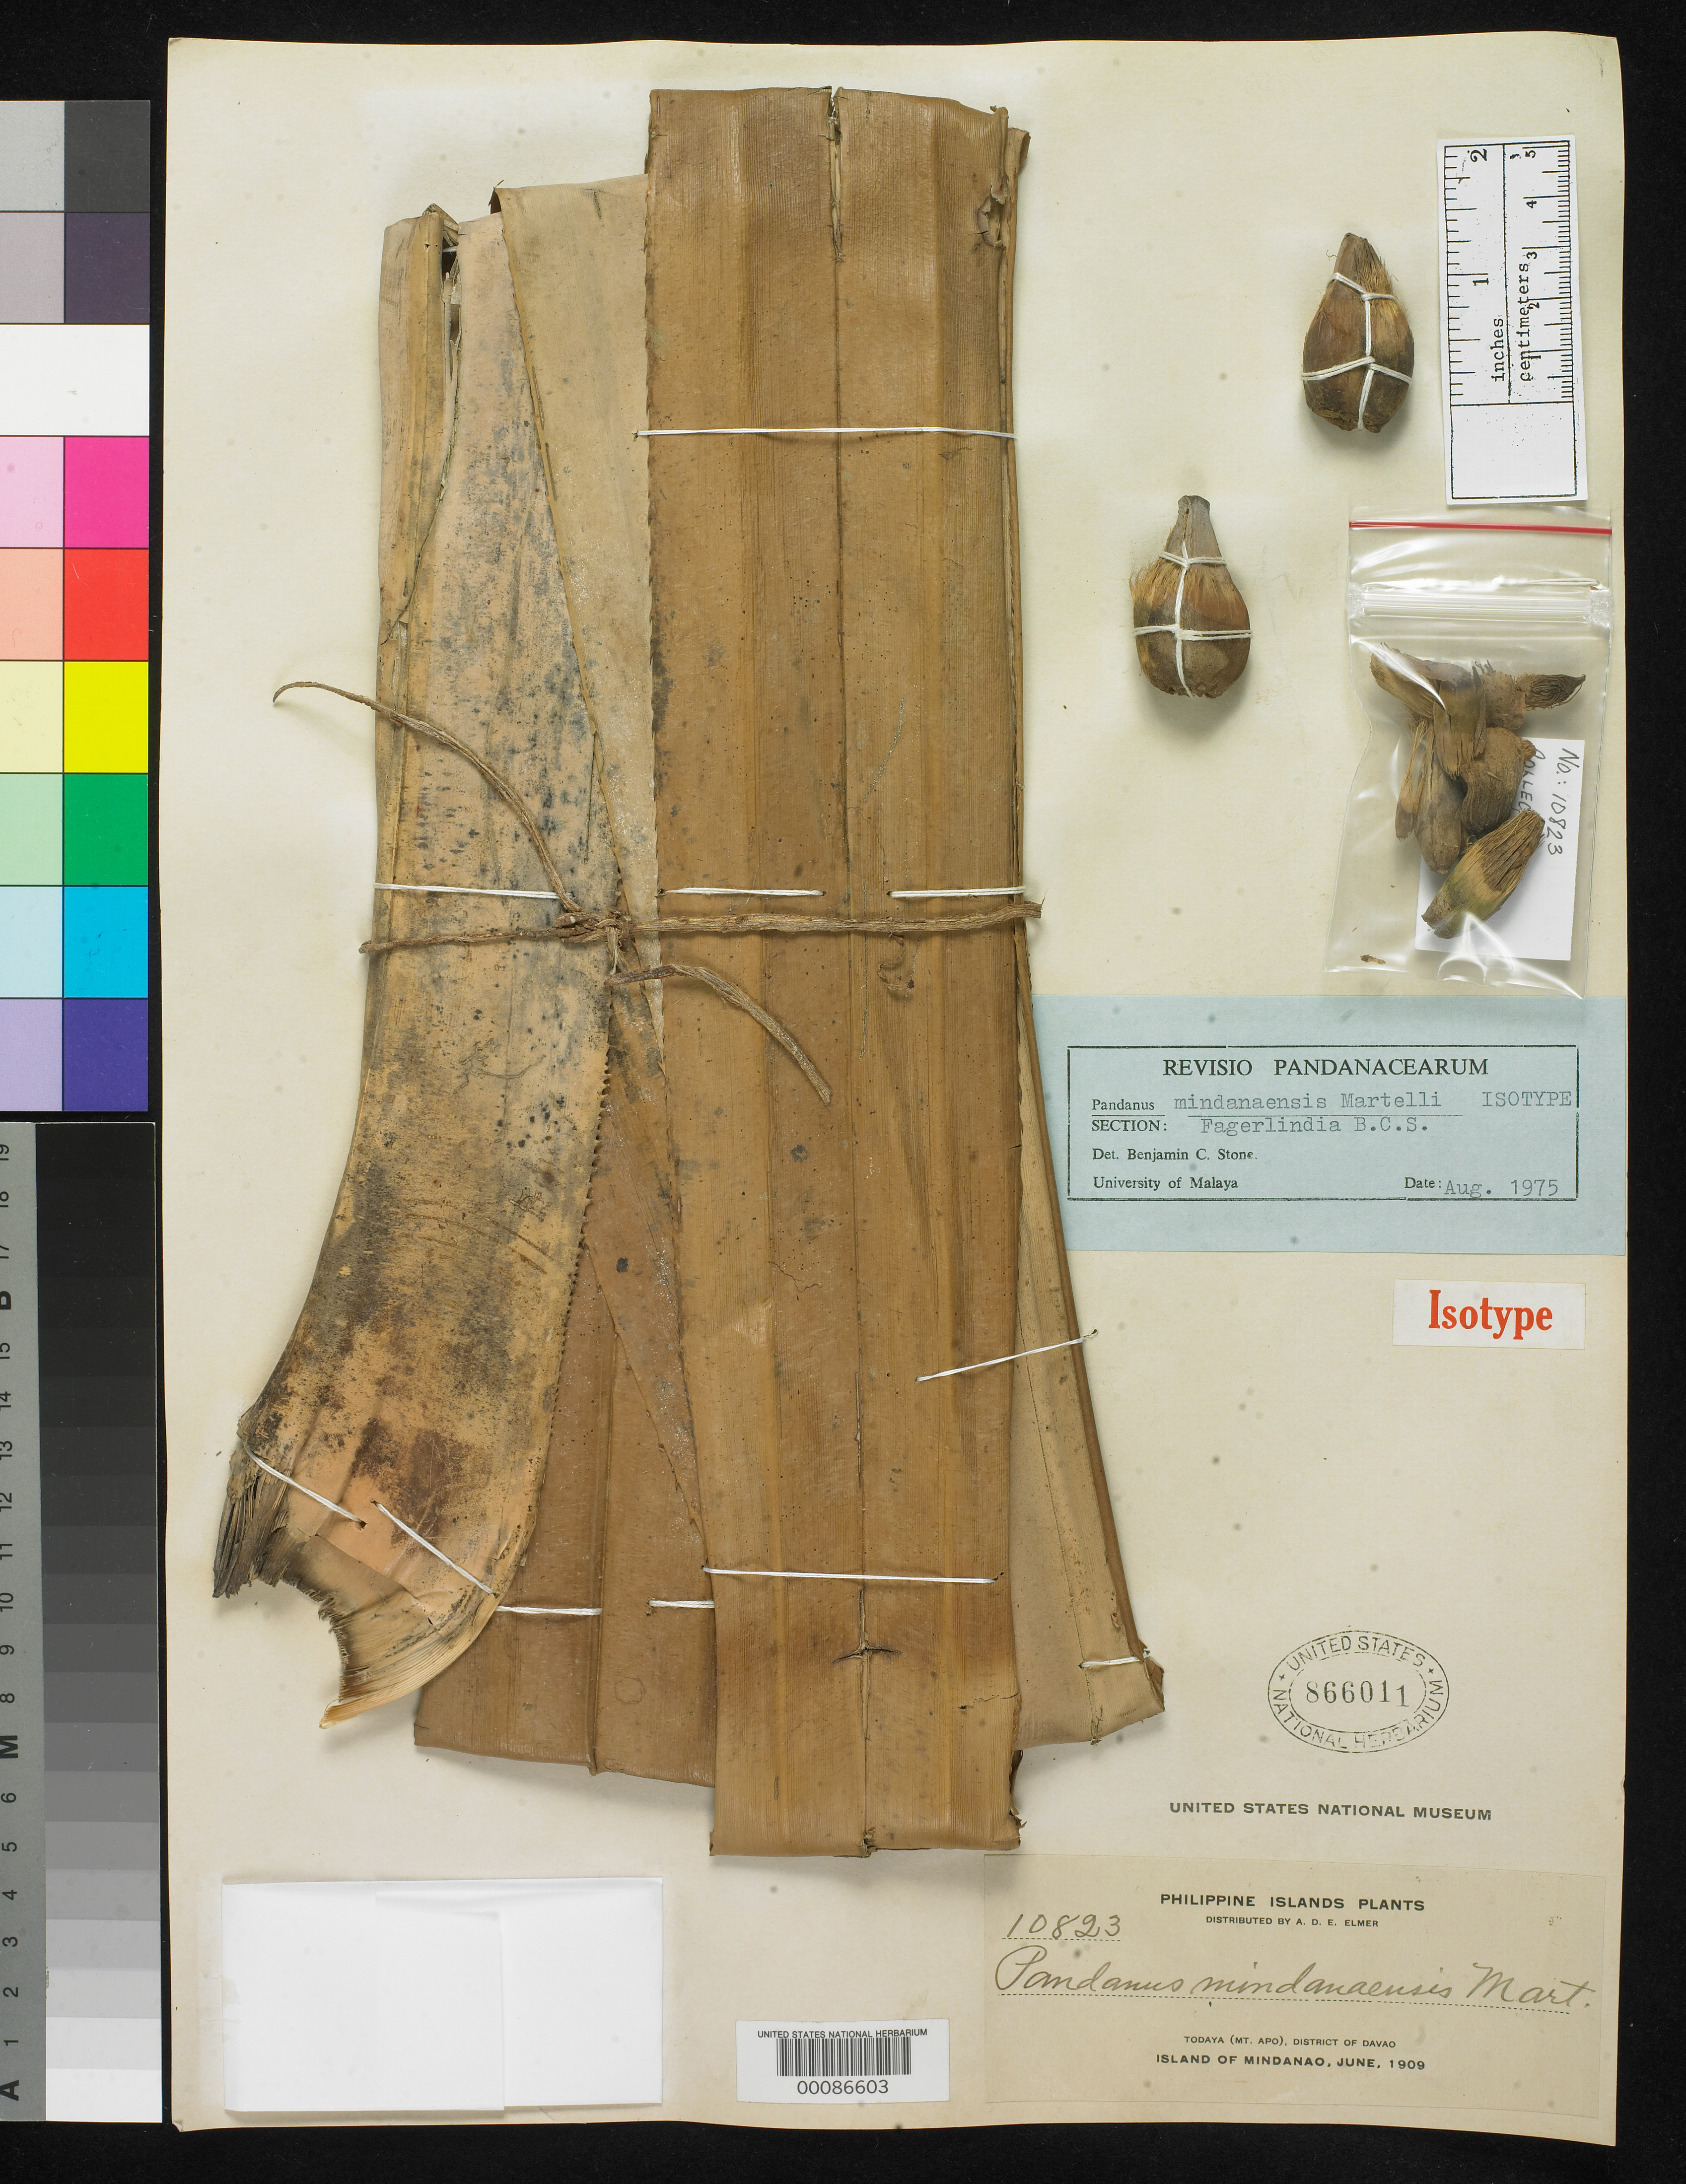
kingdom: Plantae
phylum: Tracheophyta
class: Liliopsida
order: Pandanales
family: Pandanaceae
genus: Pandanus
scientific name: Pandanus mindanaensis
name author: Martelli in Elmer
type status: Isotype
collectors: A. D. E. Elmer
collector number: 10823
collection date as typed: Jun 1909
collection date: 1909-06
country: Philippines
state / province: Davao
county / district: Davao del Sur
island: Mindanao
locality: Todaya, Mt. Apo.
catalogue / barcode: US 866011